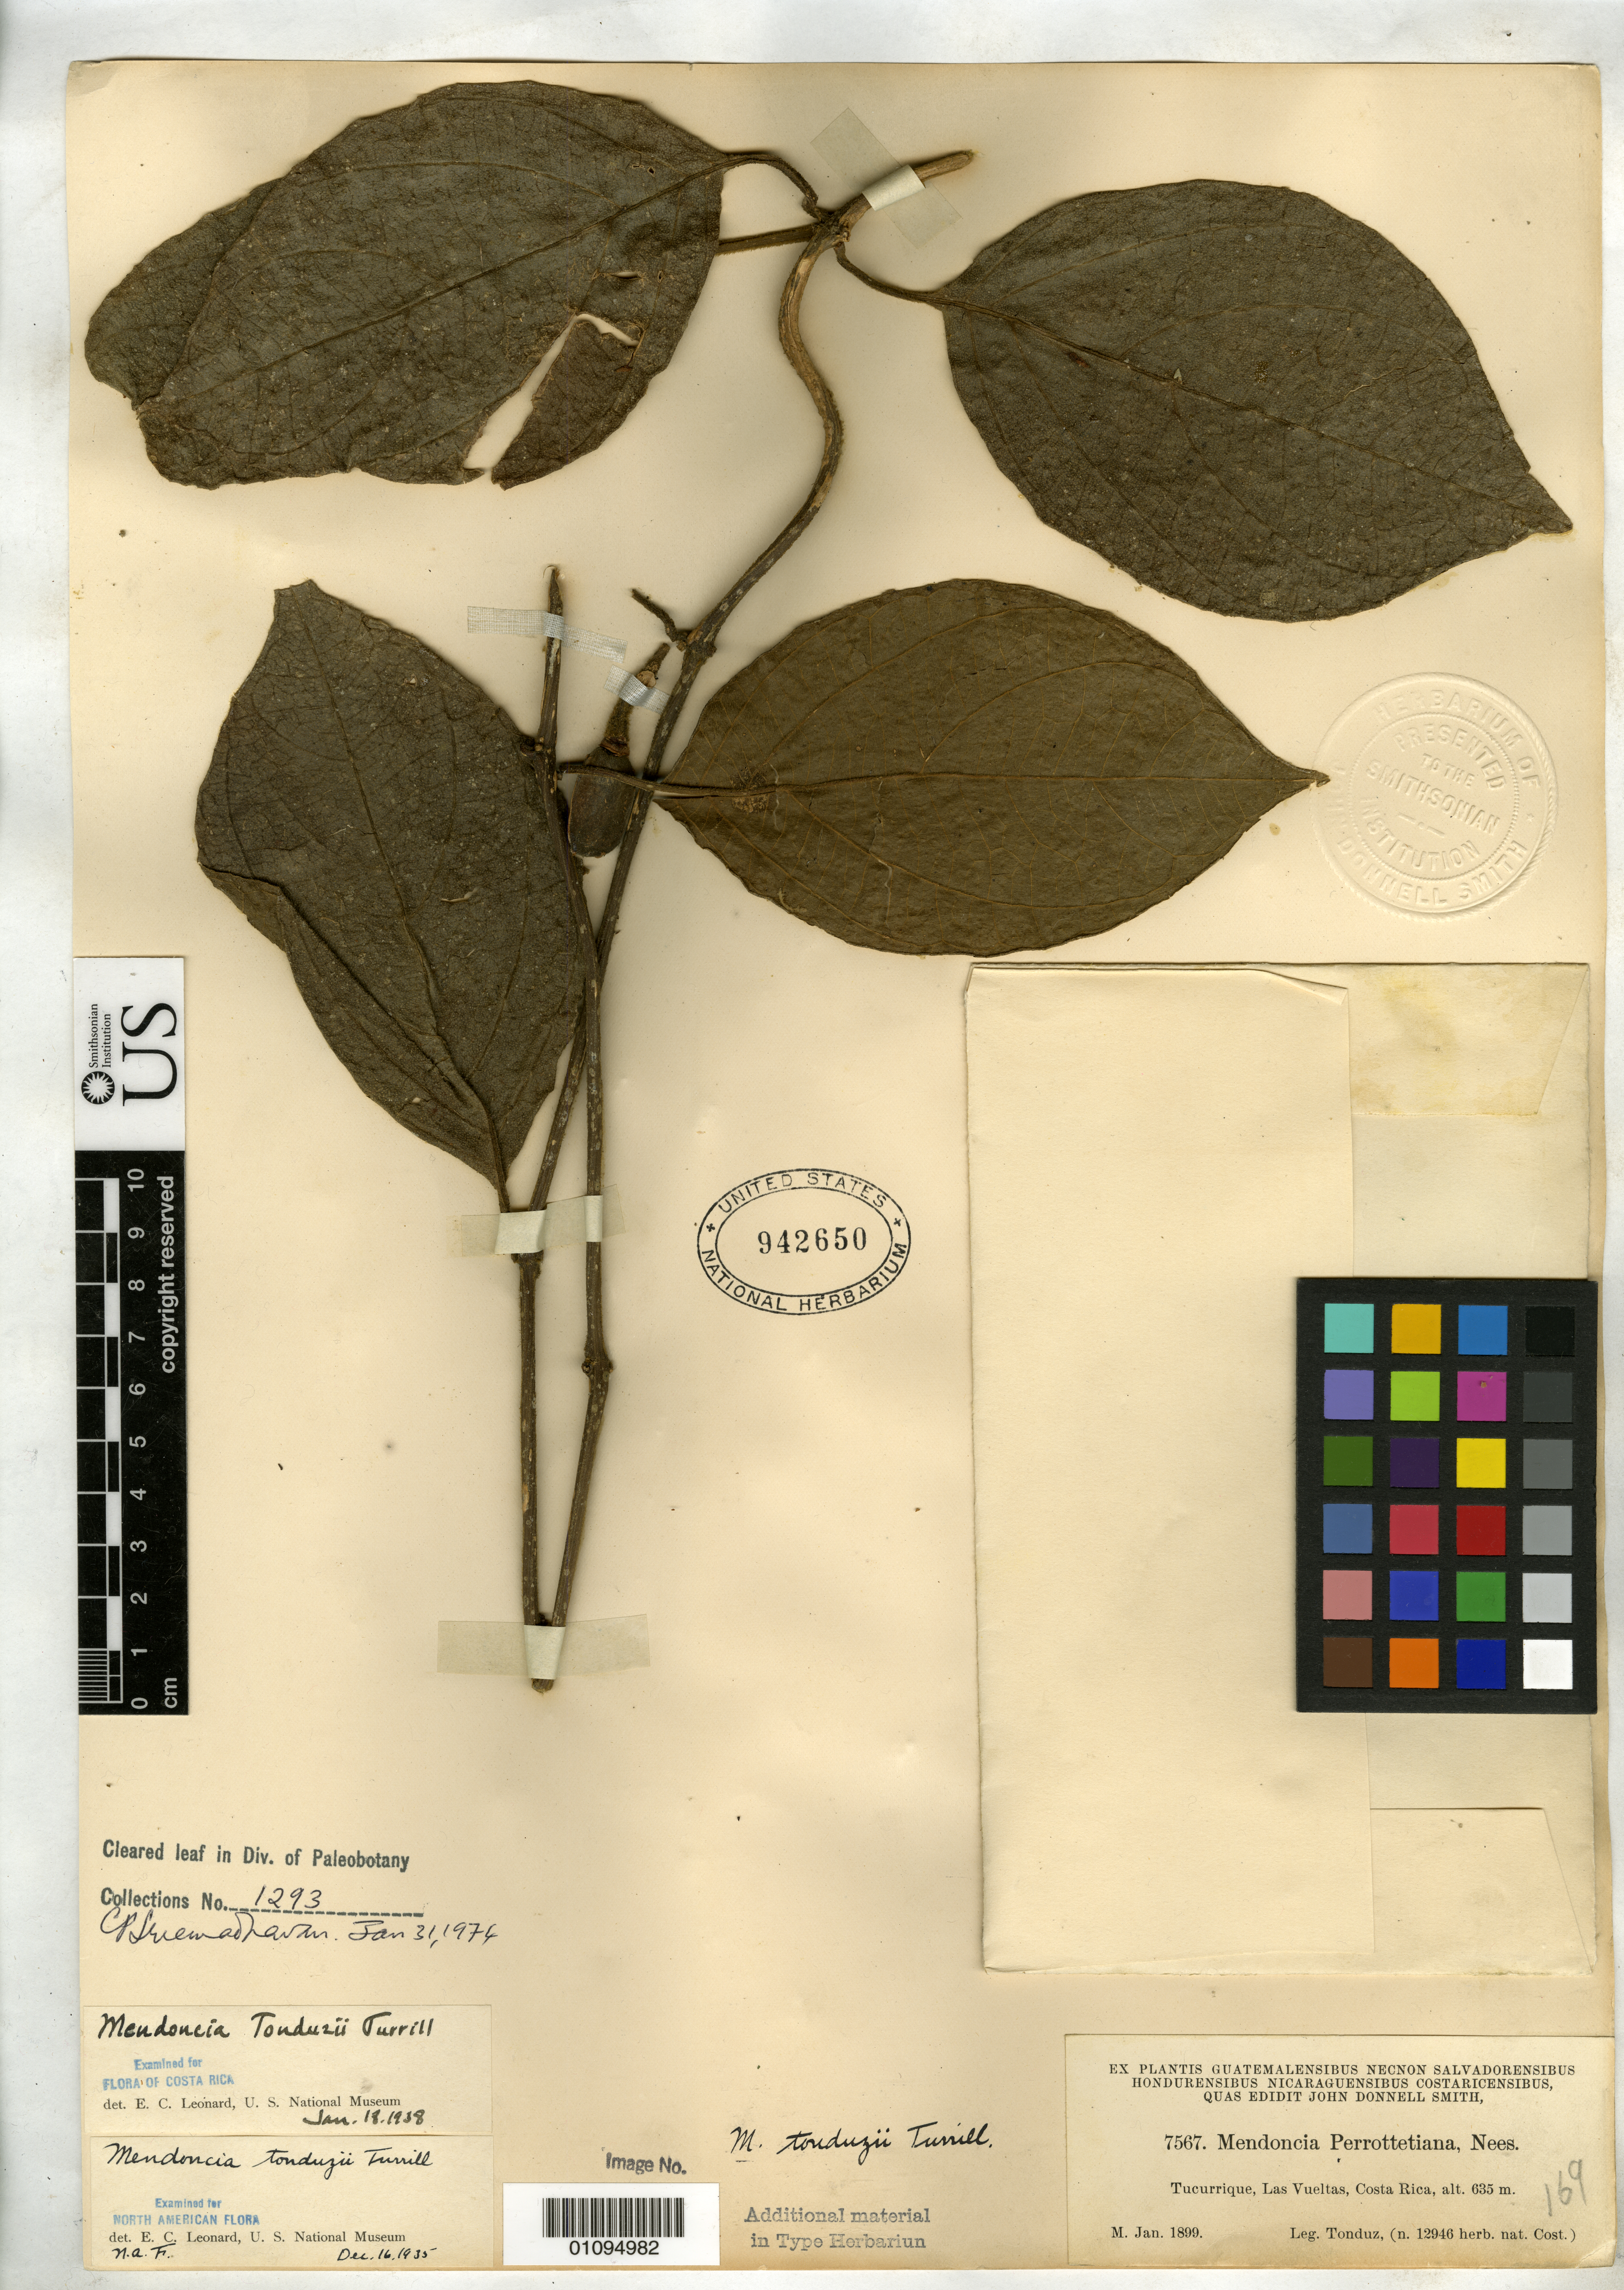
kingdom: Plantae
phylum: Tracheophyta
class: Magnoliopsida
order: Lamiales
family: Acanthaceae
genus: Mendoncia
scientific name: Mendoncia tonduzii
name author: Turrill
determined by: Leonard, Emery C., (US)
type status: Isosyntype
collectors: A. Tonduz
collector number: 12946 (J.D.S. 7567)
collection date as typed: Jan 1899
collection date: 1899-01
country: Costa Rica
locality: Tucurrique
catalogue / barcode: US 942650